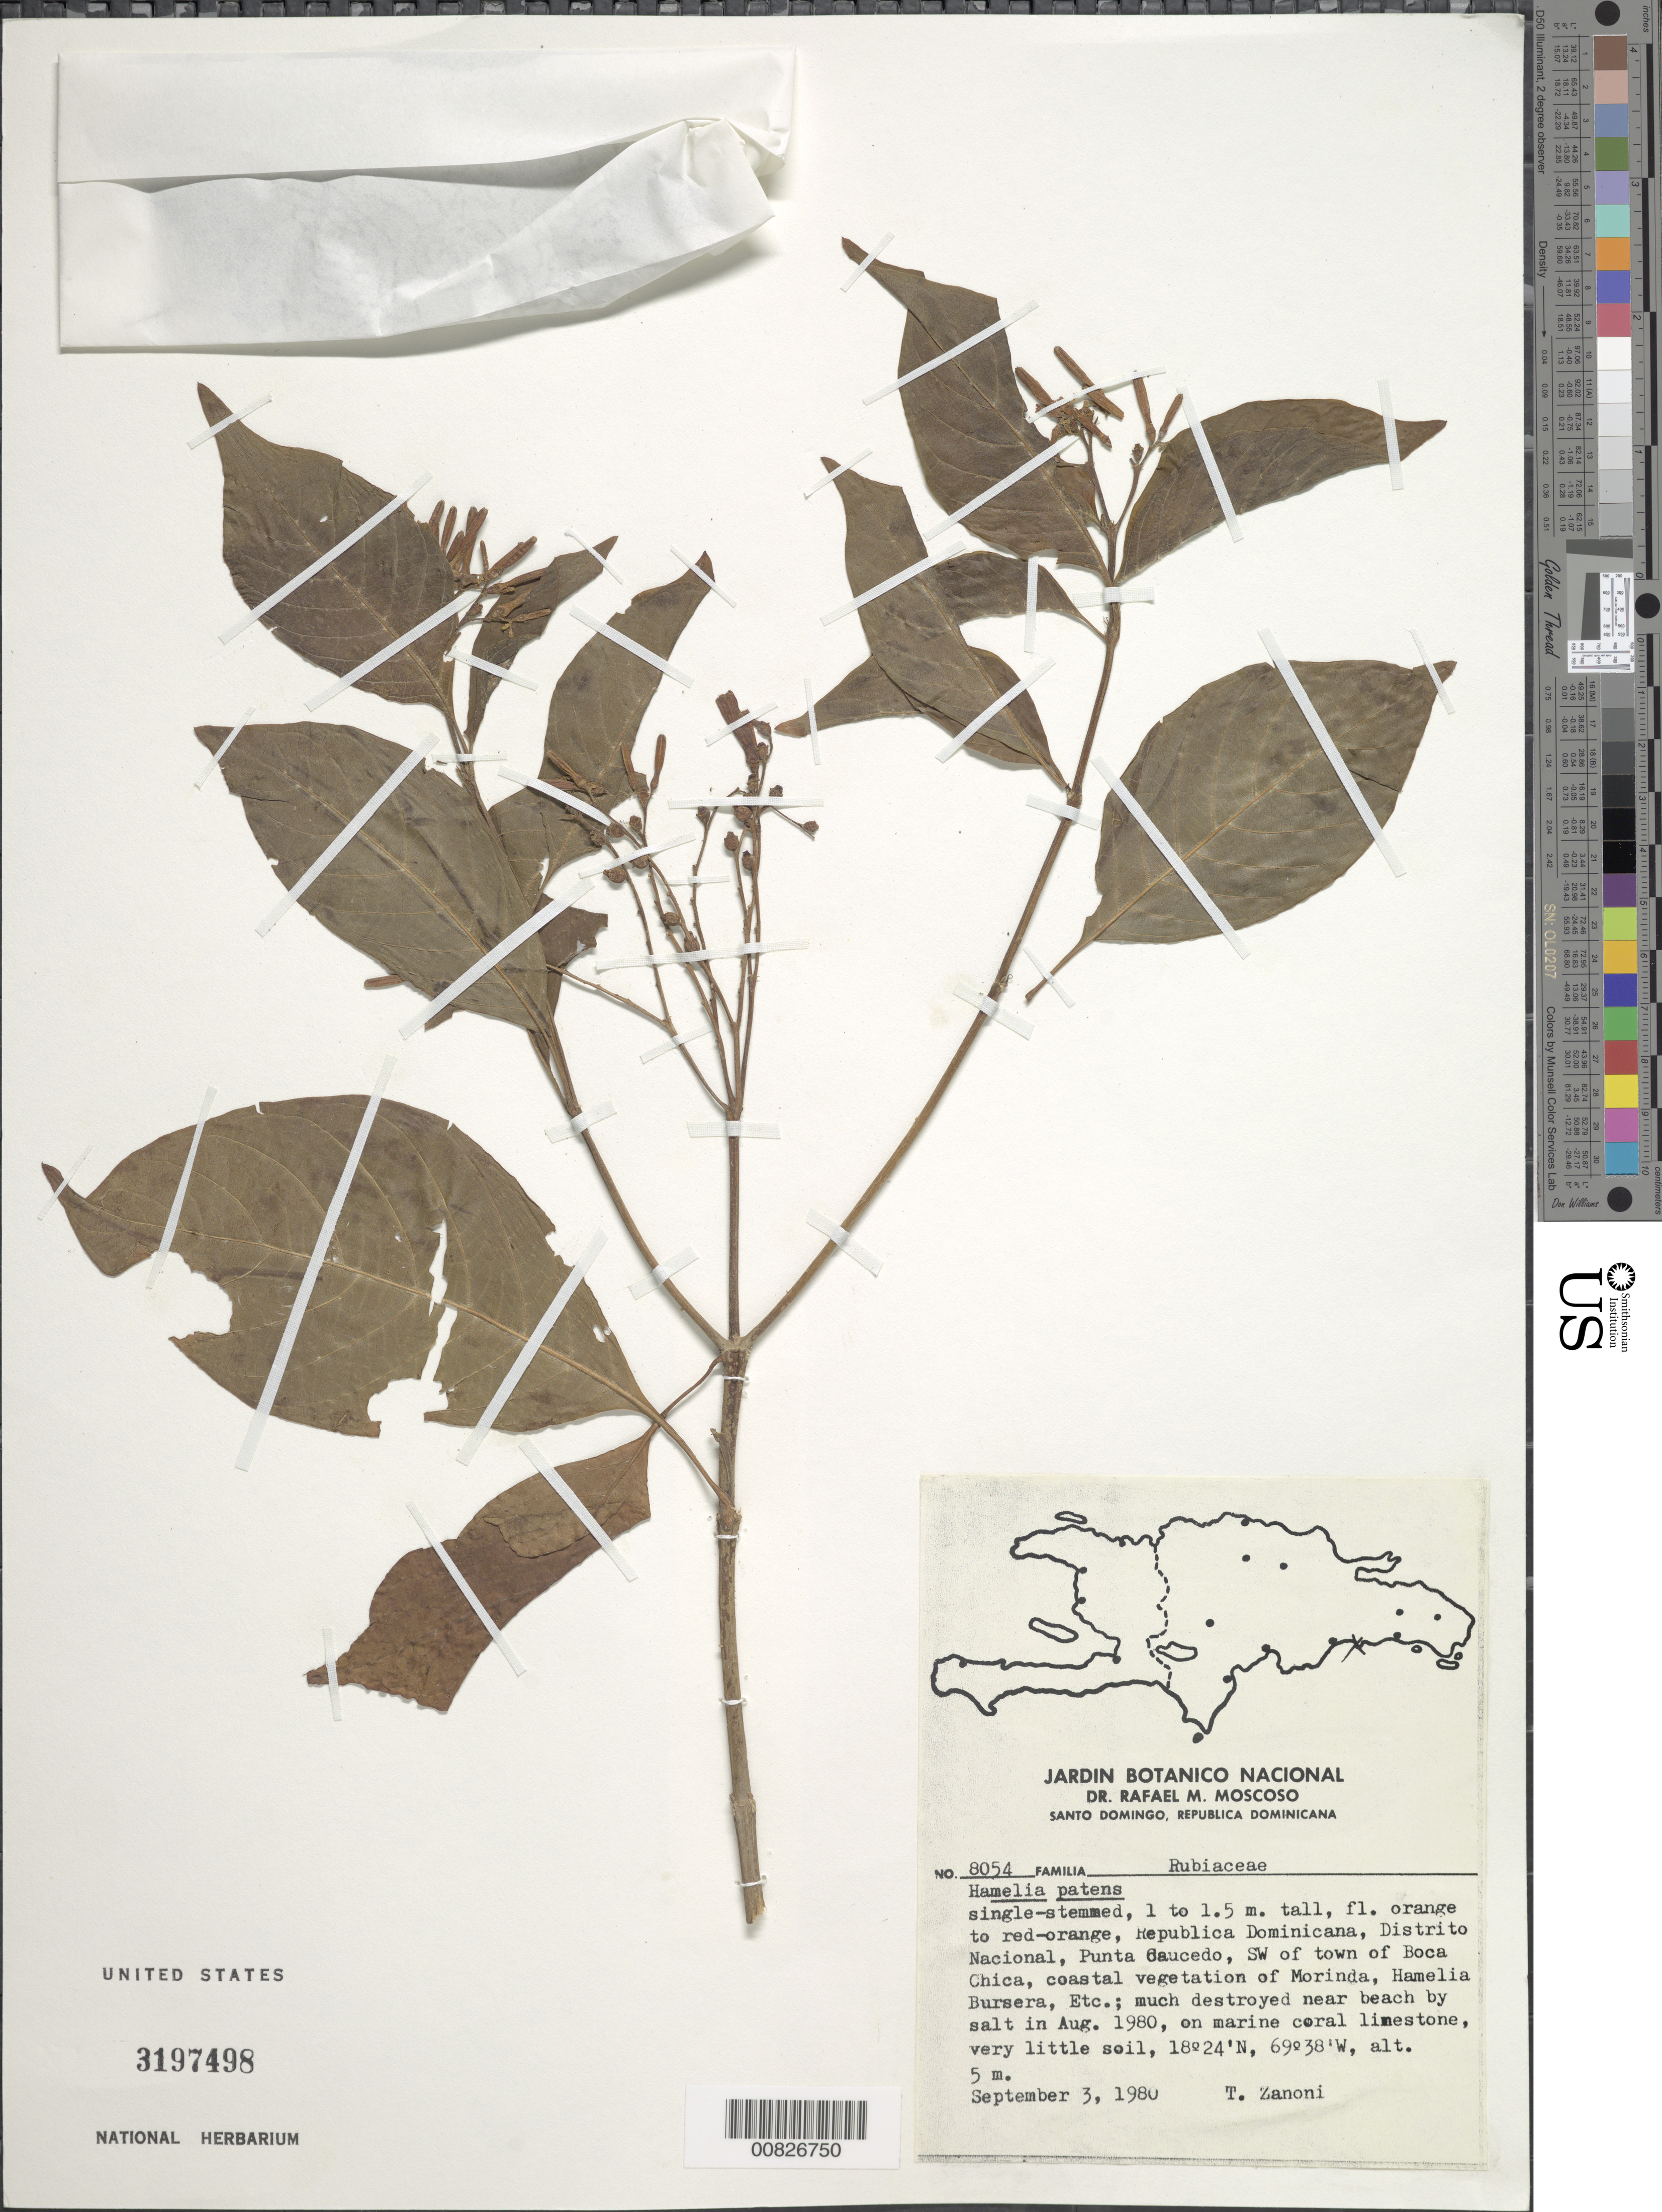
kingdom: Plantae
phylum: Tracheophyta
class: Magnoliopsida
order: Gentianales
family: Rubiaceae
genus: Hamelia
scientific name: Hamelia patens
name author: Jacq.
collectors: T. A. Zanoni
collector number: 8054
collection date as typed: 03 Sep 1980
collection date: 1980-09-03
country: Dominican Republic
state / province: Distrito Nacional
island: Hispaniola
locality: Punta Caucedo, SW of town on Boca Chica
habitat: On marine coral limestone, very little soil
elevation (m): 5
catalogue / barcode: US 3197498